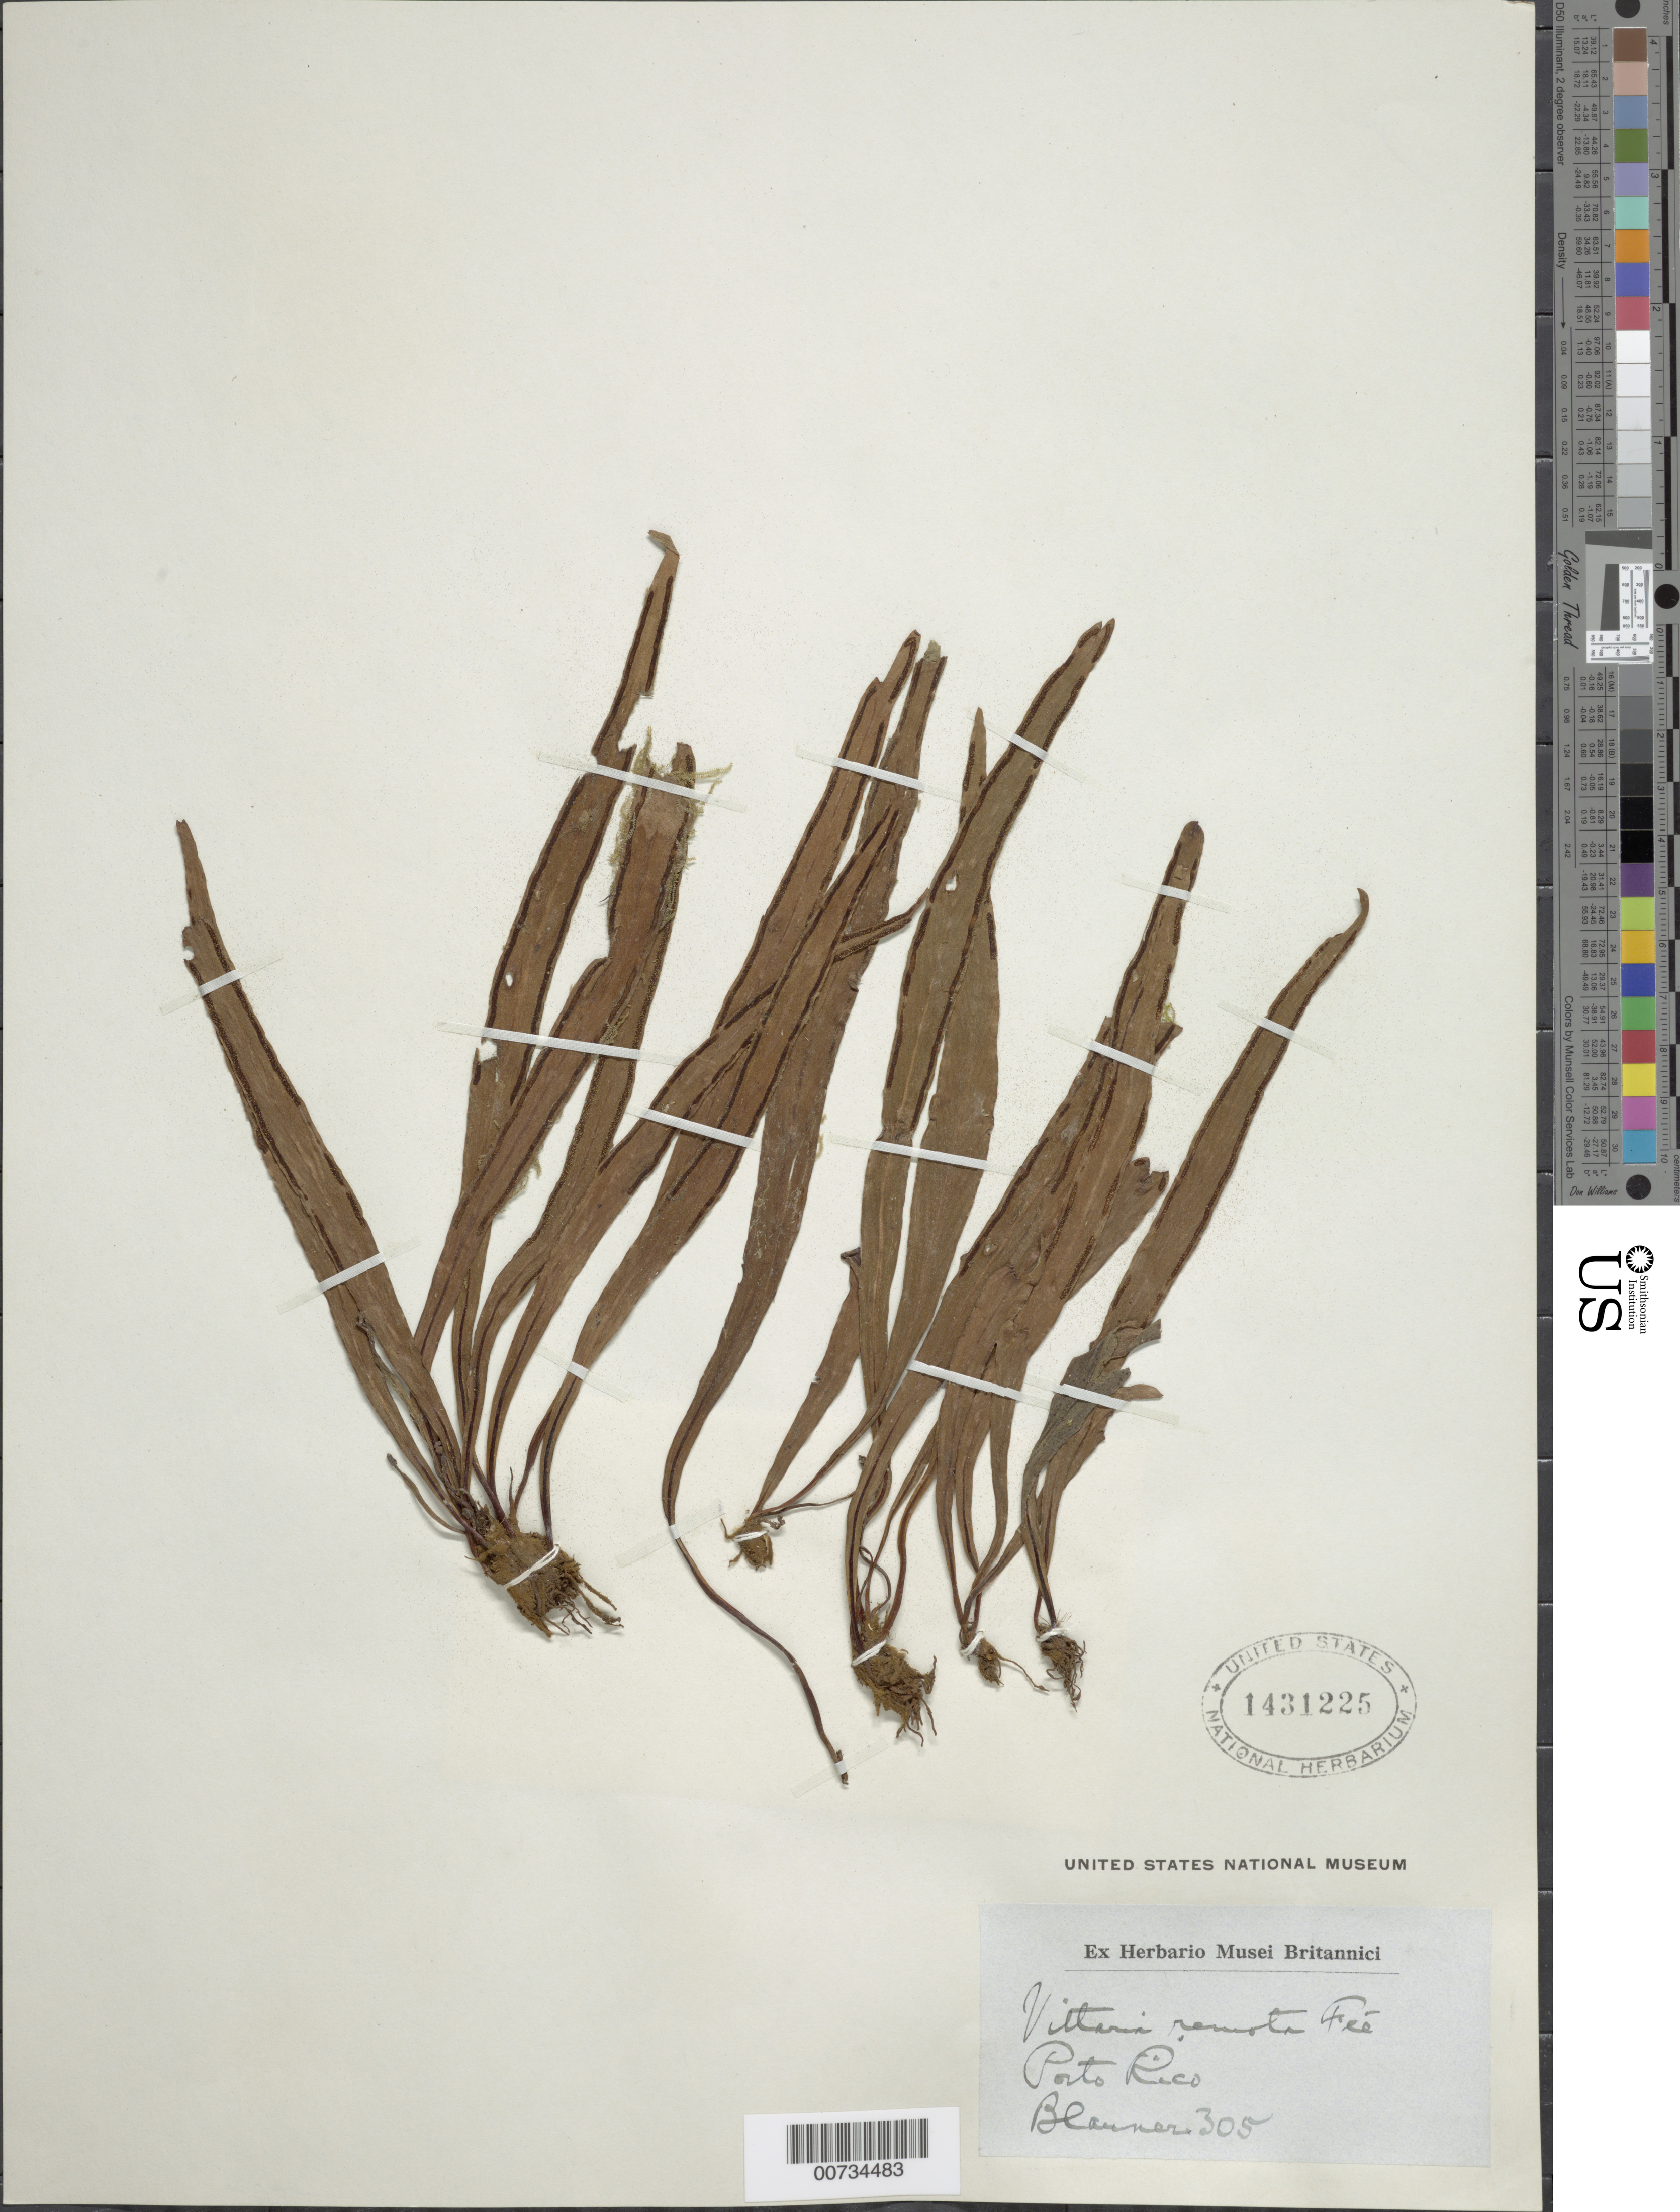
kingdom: Plantae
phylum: Tracheophyta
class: Polypodiopsida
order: Polypodiales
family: Pteridaceae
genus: Radiovittaria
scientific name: Radiovittaria remota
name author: (Fée) E.H. Crane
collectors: Blauner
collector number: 305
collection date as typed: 1853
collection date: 1853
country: Puerto Rico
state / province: Luquillo (?)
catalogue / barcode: US 1431225